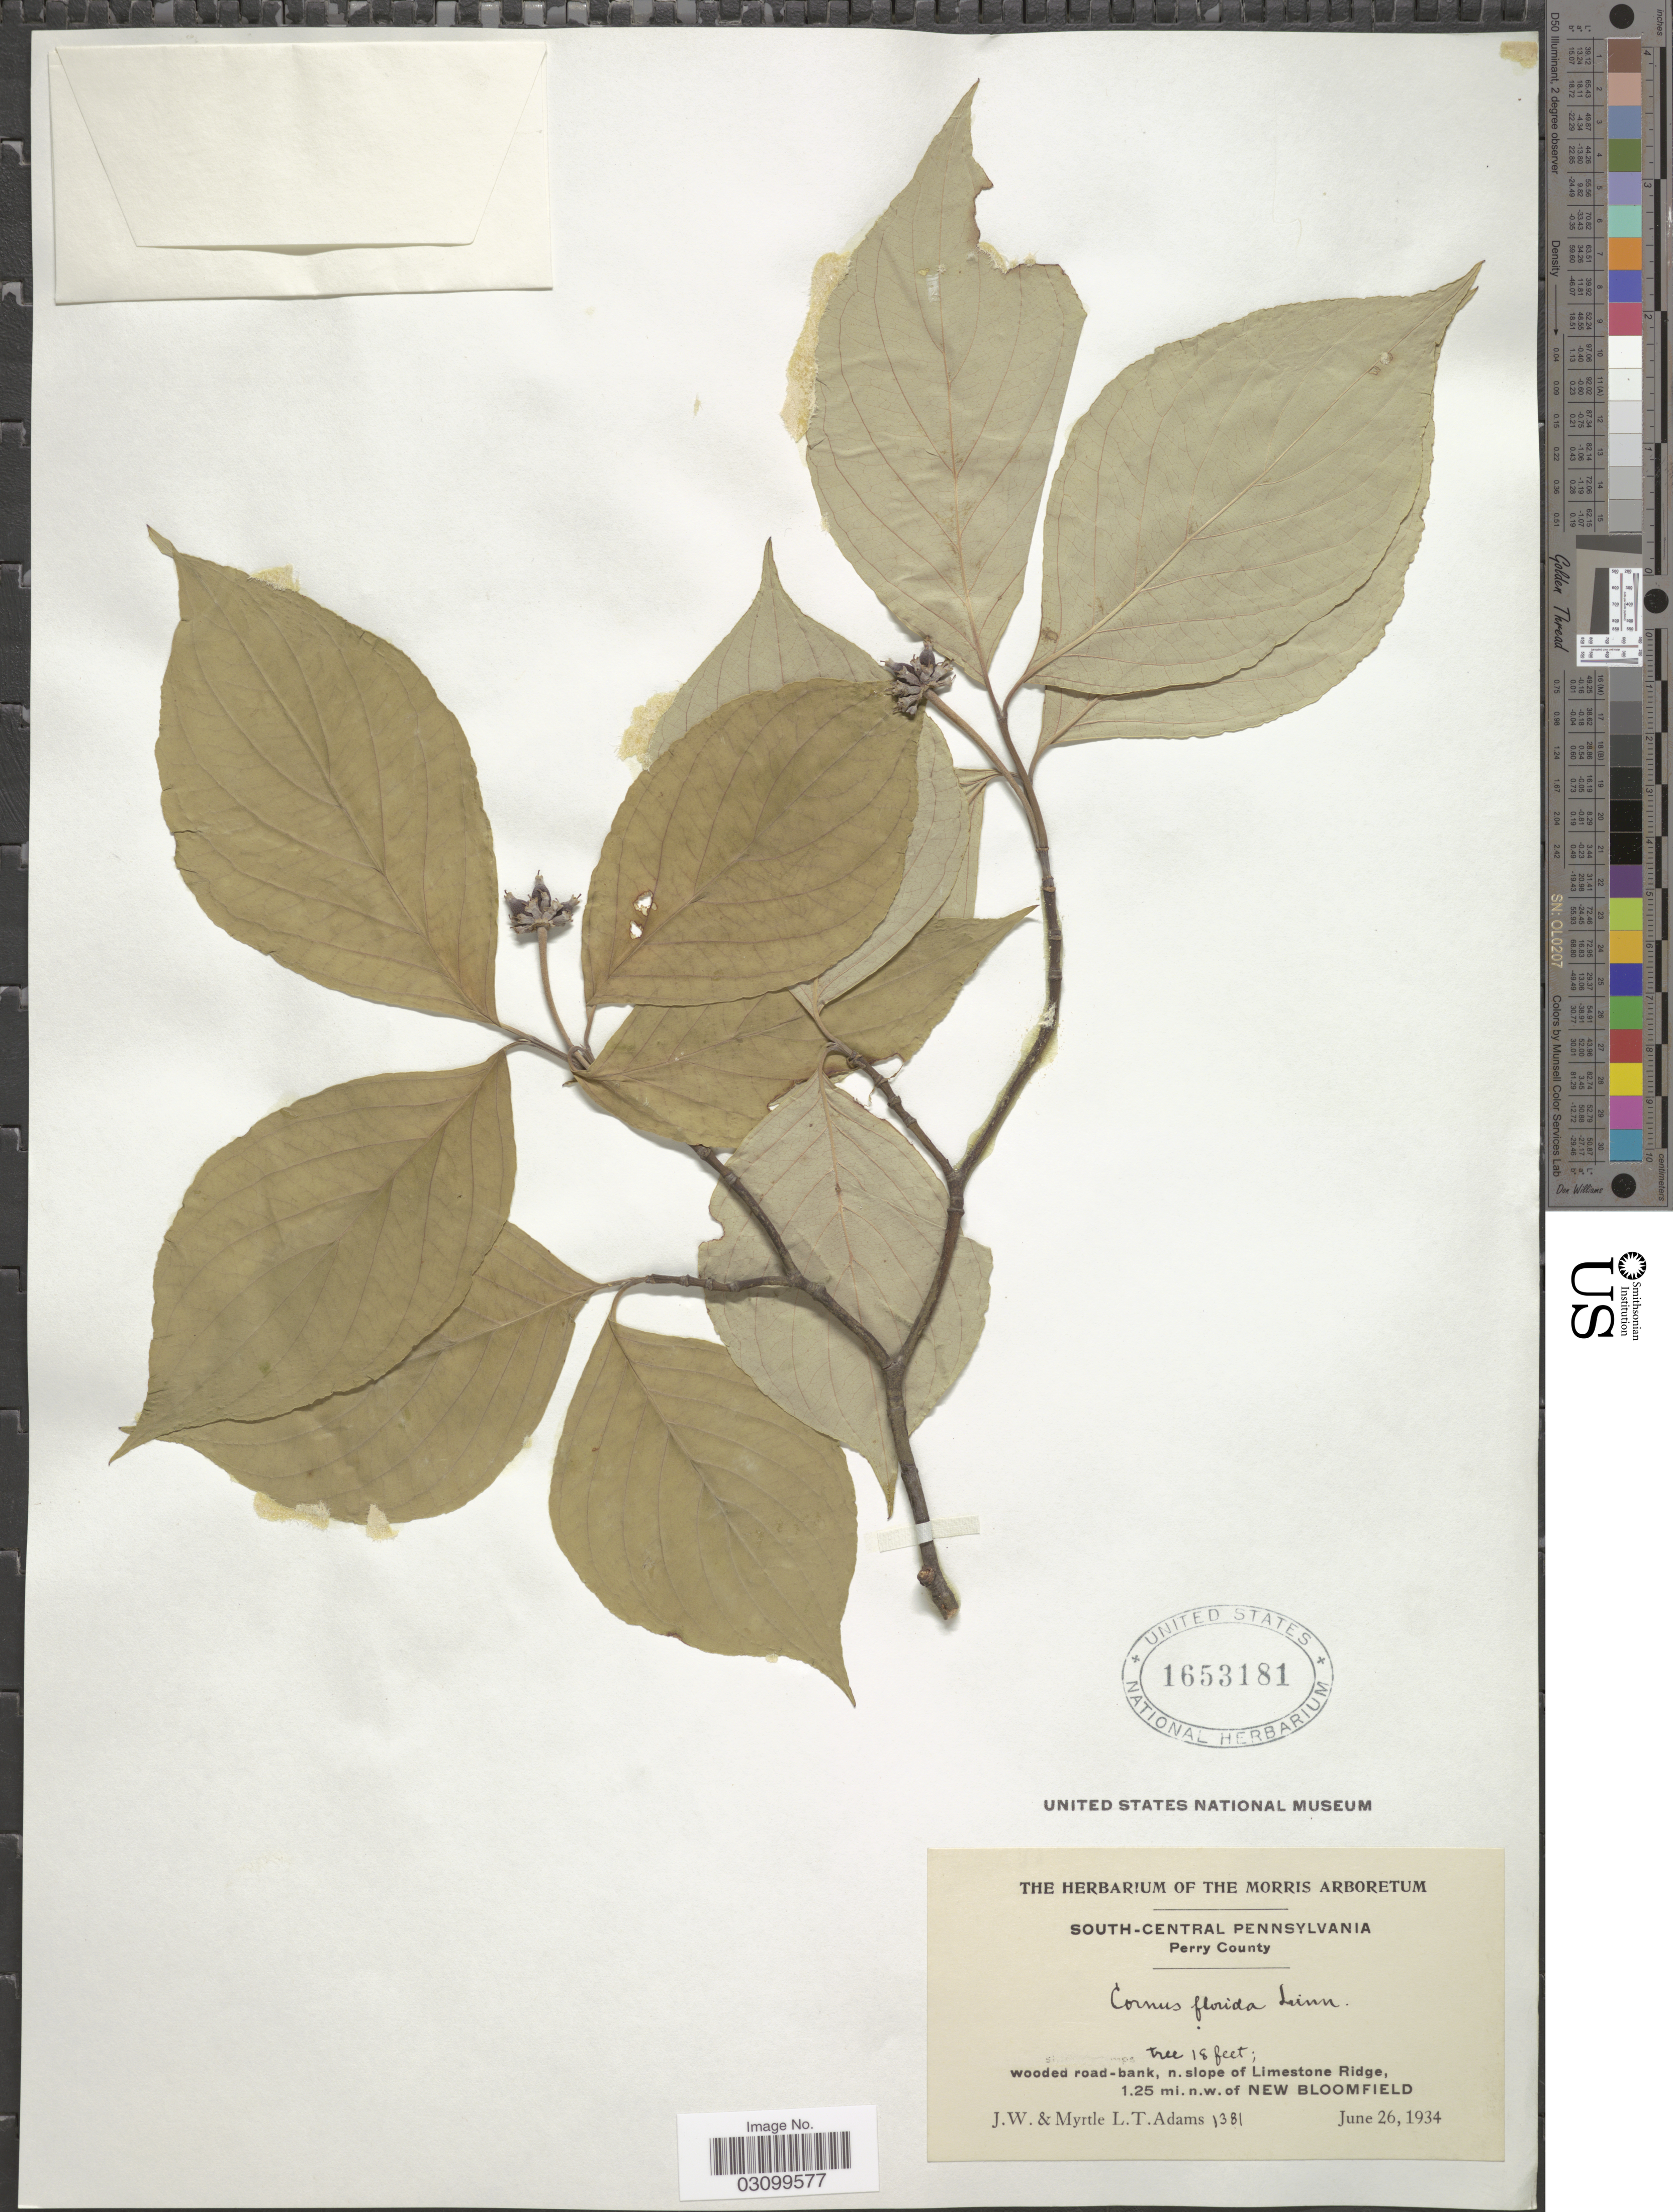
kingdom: Plantae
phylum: Tracheophyta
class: Magnoliopsida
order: Cornales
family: Cornaceae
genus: Cornus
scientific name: Cornus florida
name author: L.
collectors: J. Adams & M. T. Adams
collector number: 1381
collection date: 1934-06-26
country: United States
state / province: Pennsylvania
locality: South-Central Pennsylvania. Perry County, wooded road-bank, n. slope of Limestone Ridge, 1.25 mi. n.w. of New Bloomfield.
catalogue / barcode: US 1653181